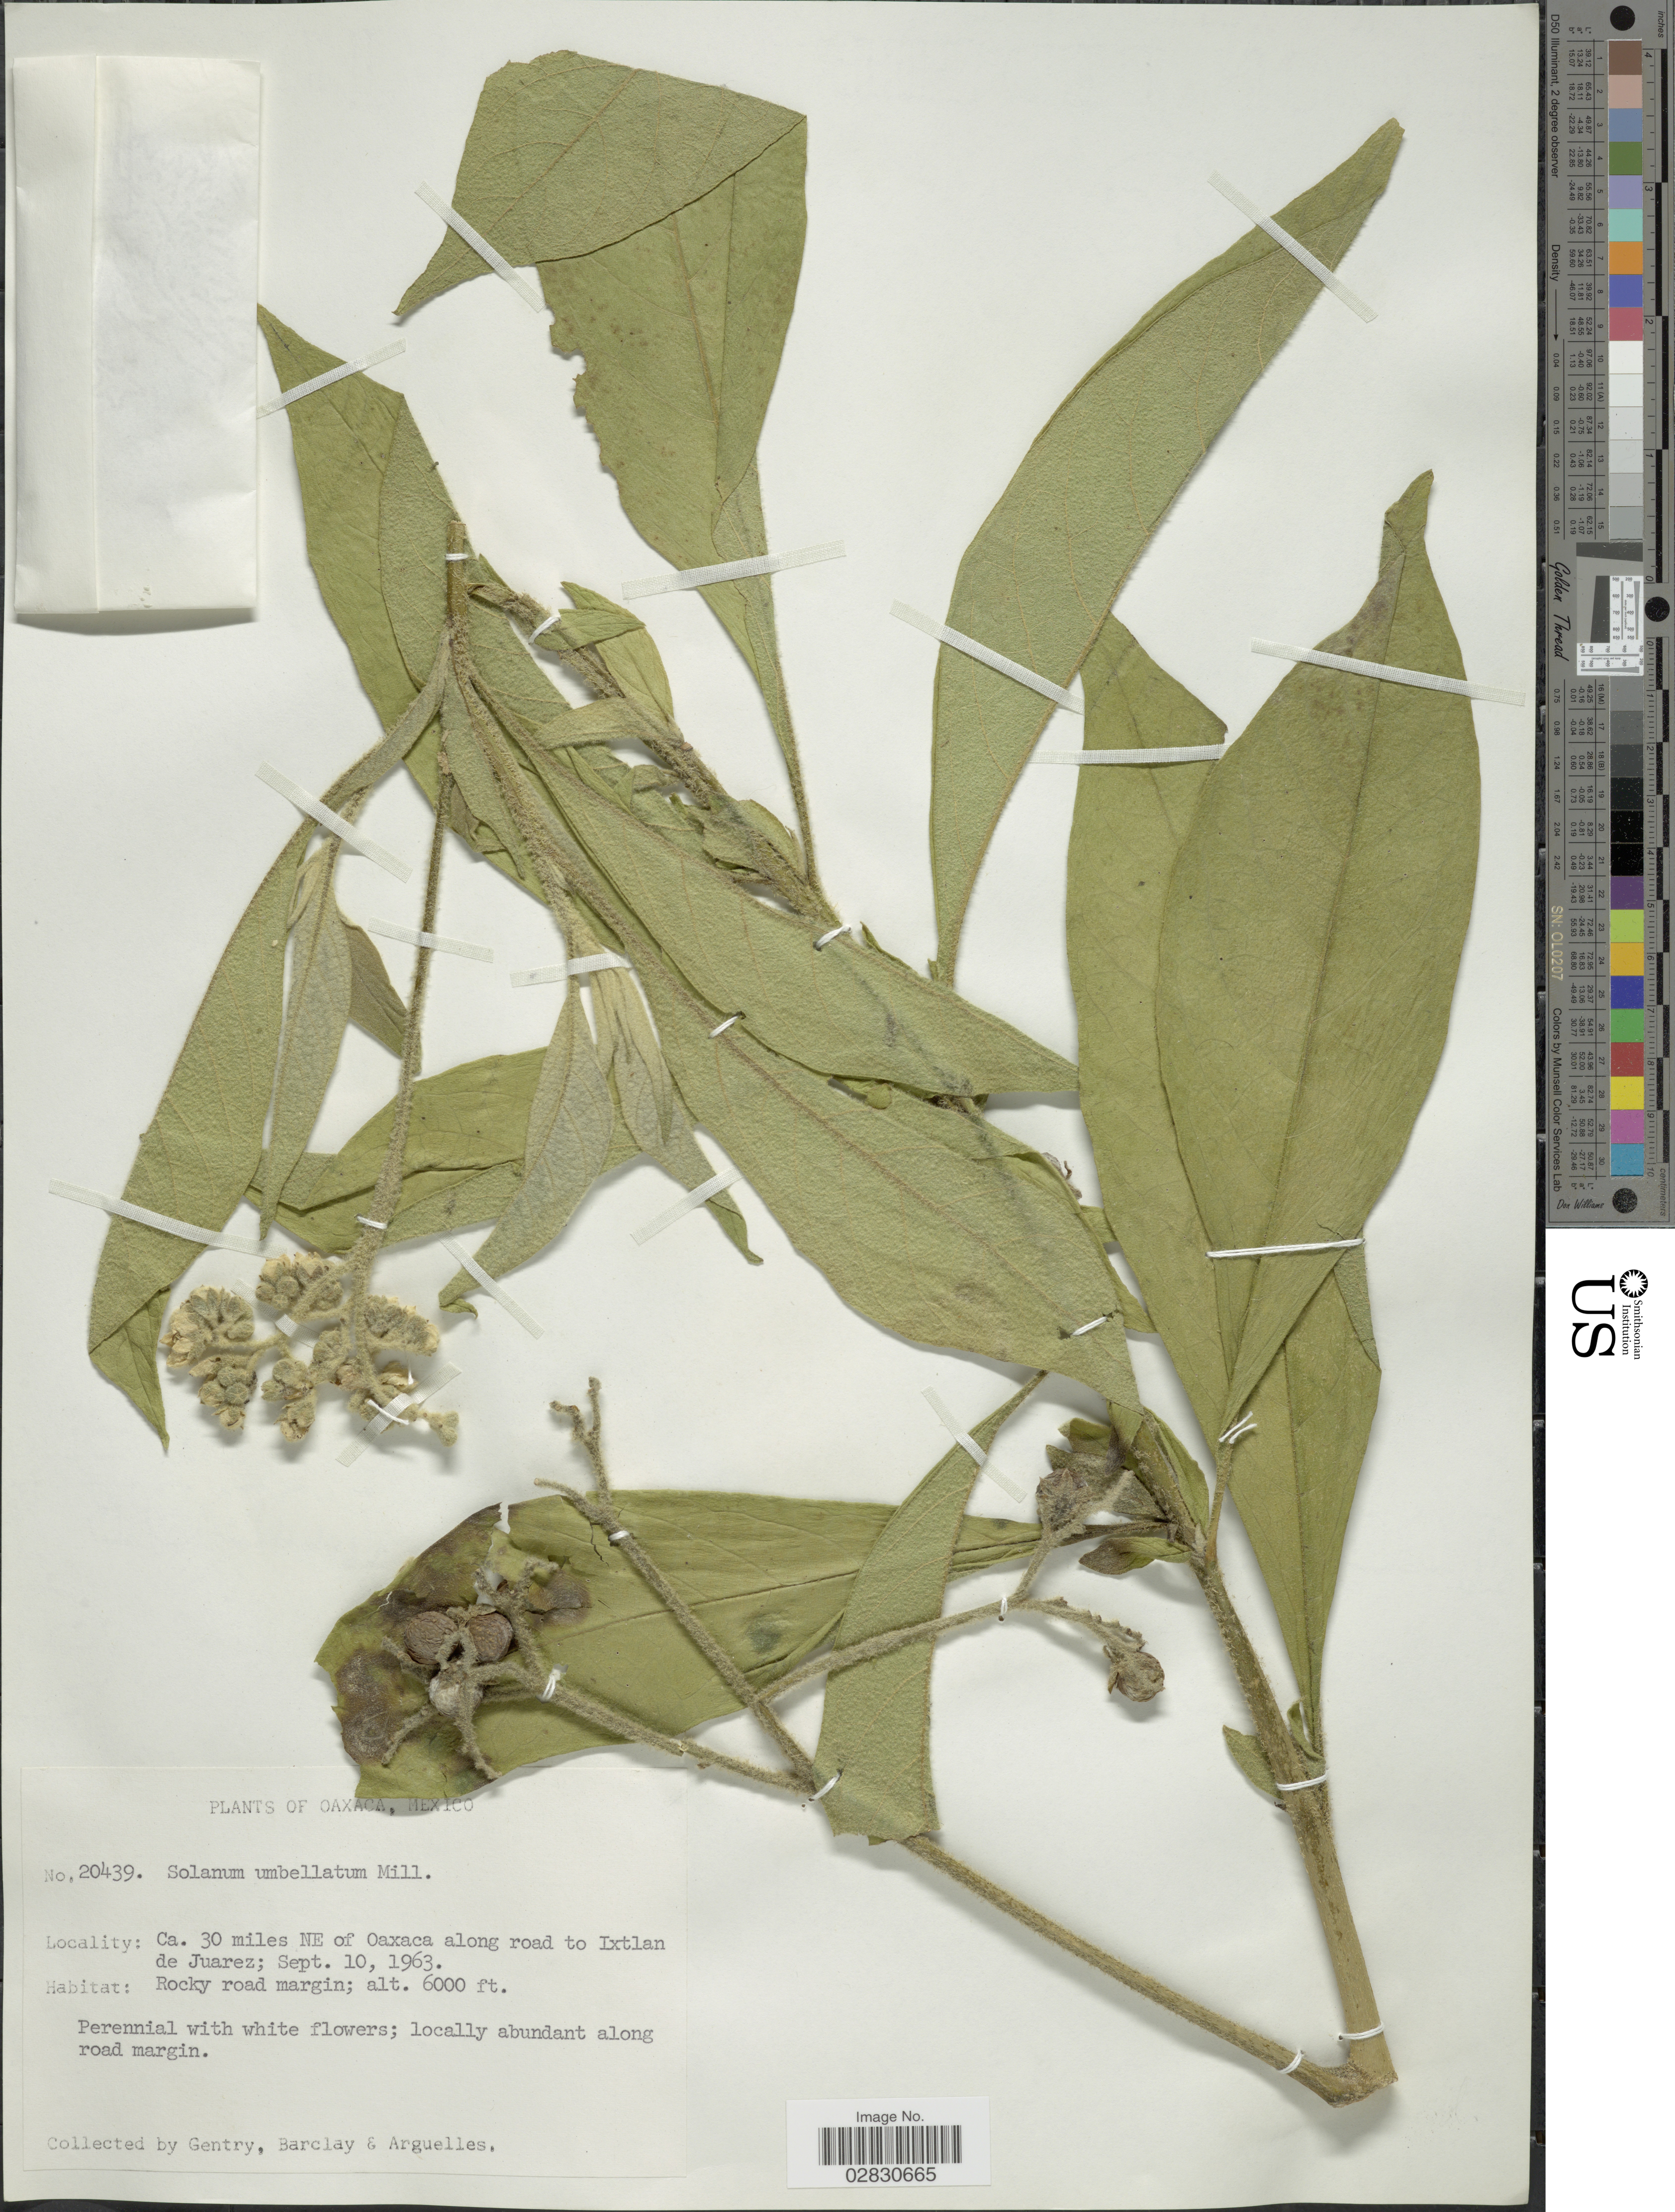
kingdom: Plantae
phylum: Tracheophyta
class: Magnoliopsida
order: Solanales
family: Solanaceae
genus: Solanum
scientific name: Solanum umbellatum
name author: Mill.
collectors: Gentry, --, -- Barclay & Arguelles, --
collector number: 20439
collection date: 1963-09-10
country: Mexico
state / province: Oaxaca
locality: Ca. 30 miles NE of Oaxaca along road to Ixtlan de Juarez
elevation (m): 1829